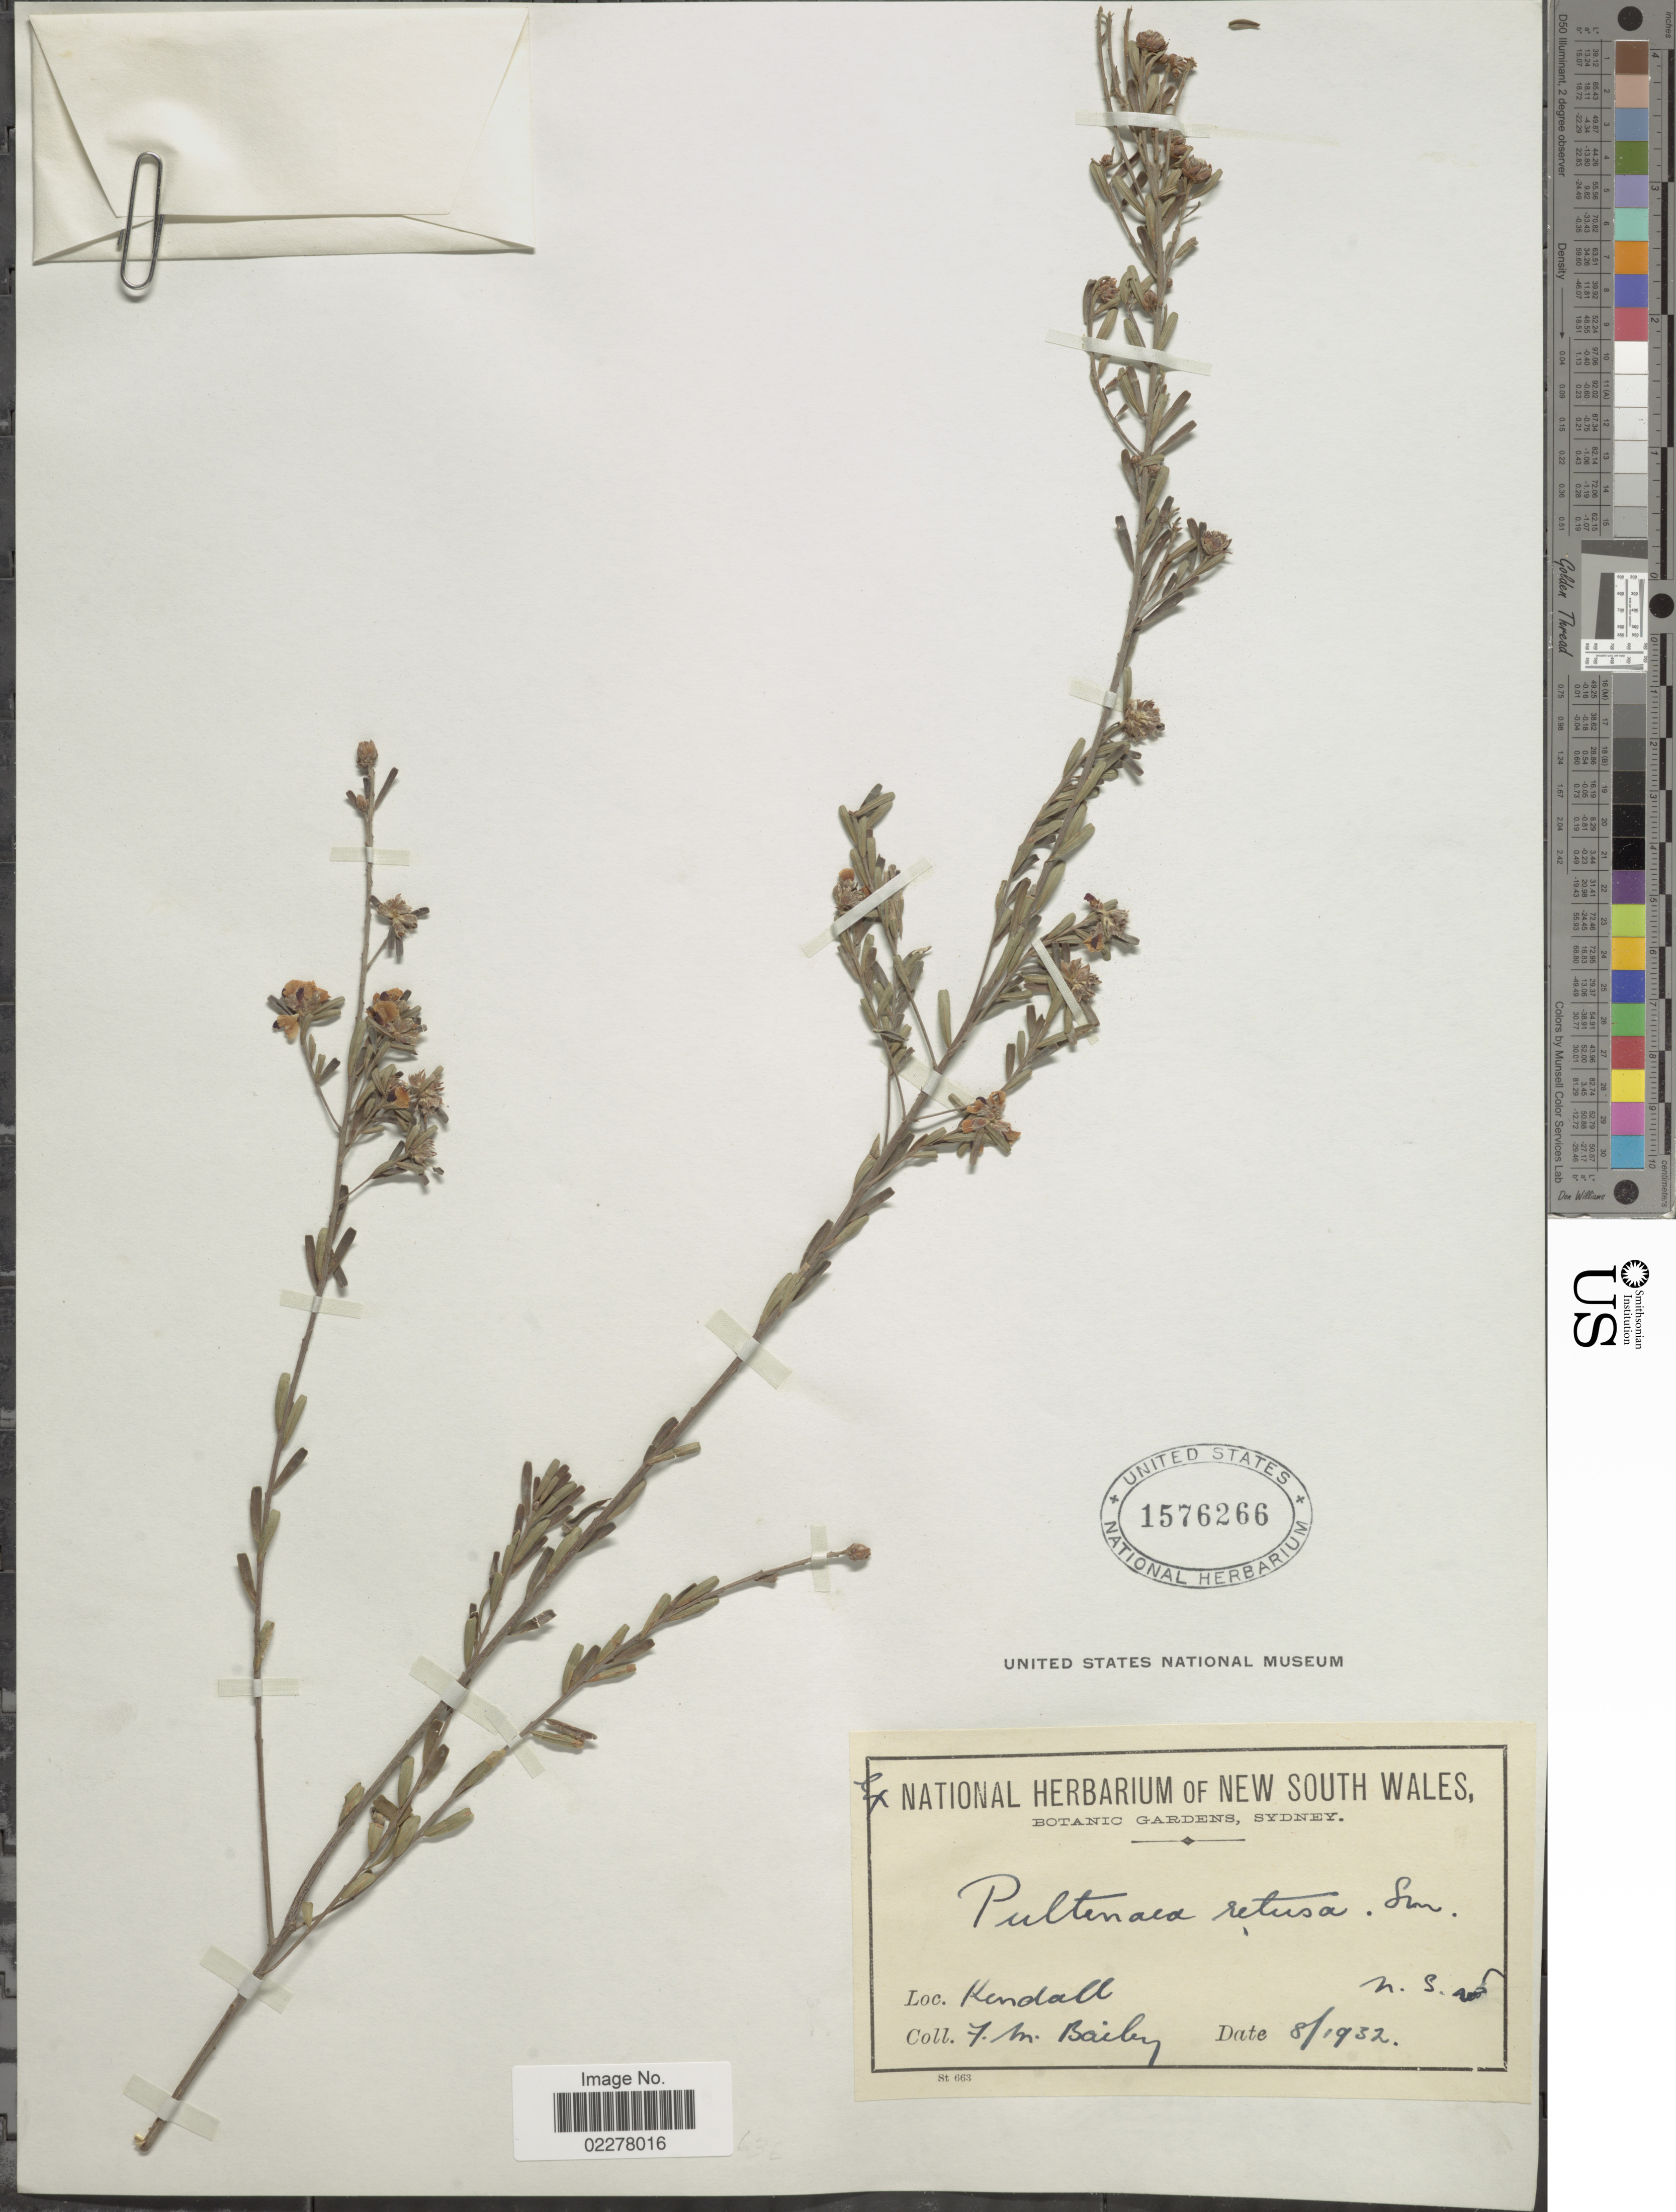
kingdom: Plantae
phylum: Tracheophyta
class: Magnoliopsida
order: Fabales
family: Fabaceae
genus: Pultenaea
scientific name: Pultenaea retusa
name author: Sm.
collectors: F. M. Bailey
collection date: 1932-08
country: Australia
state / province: New South Wales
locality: Kendall, N.S.W.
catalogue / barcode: US 1576266